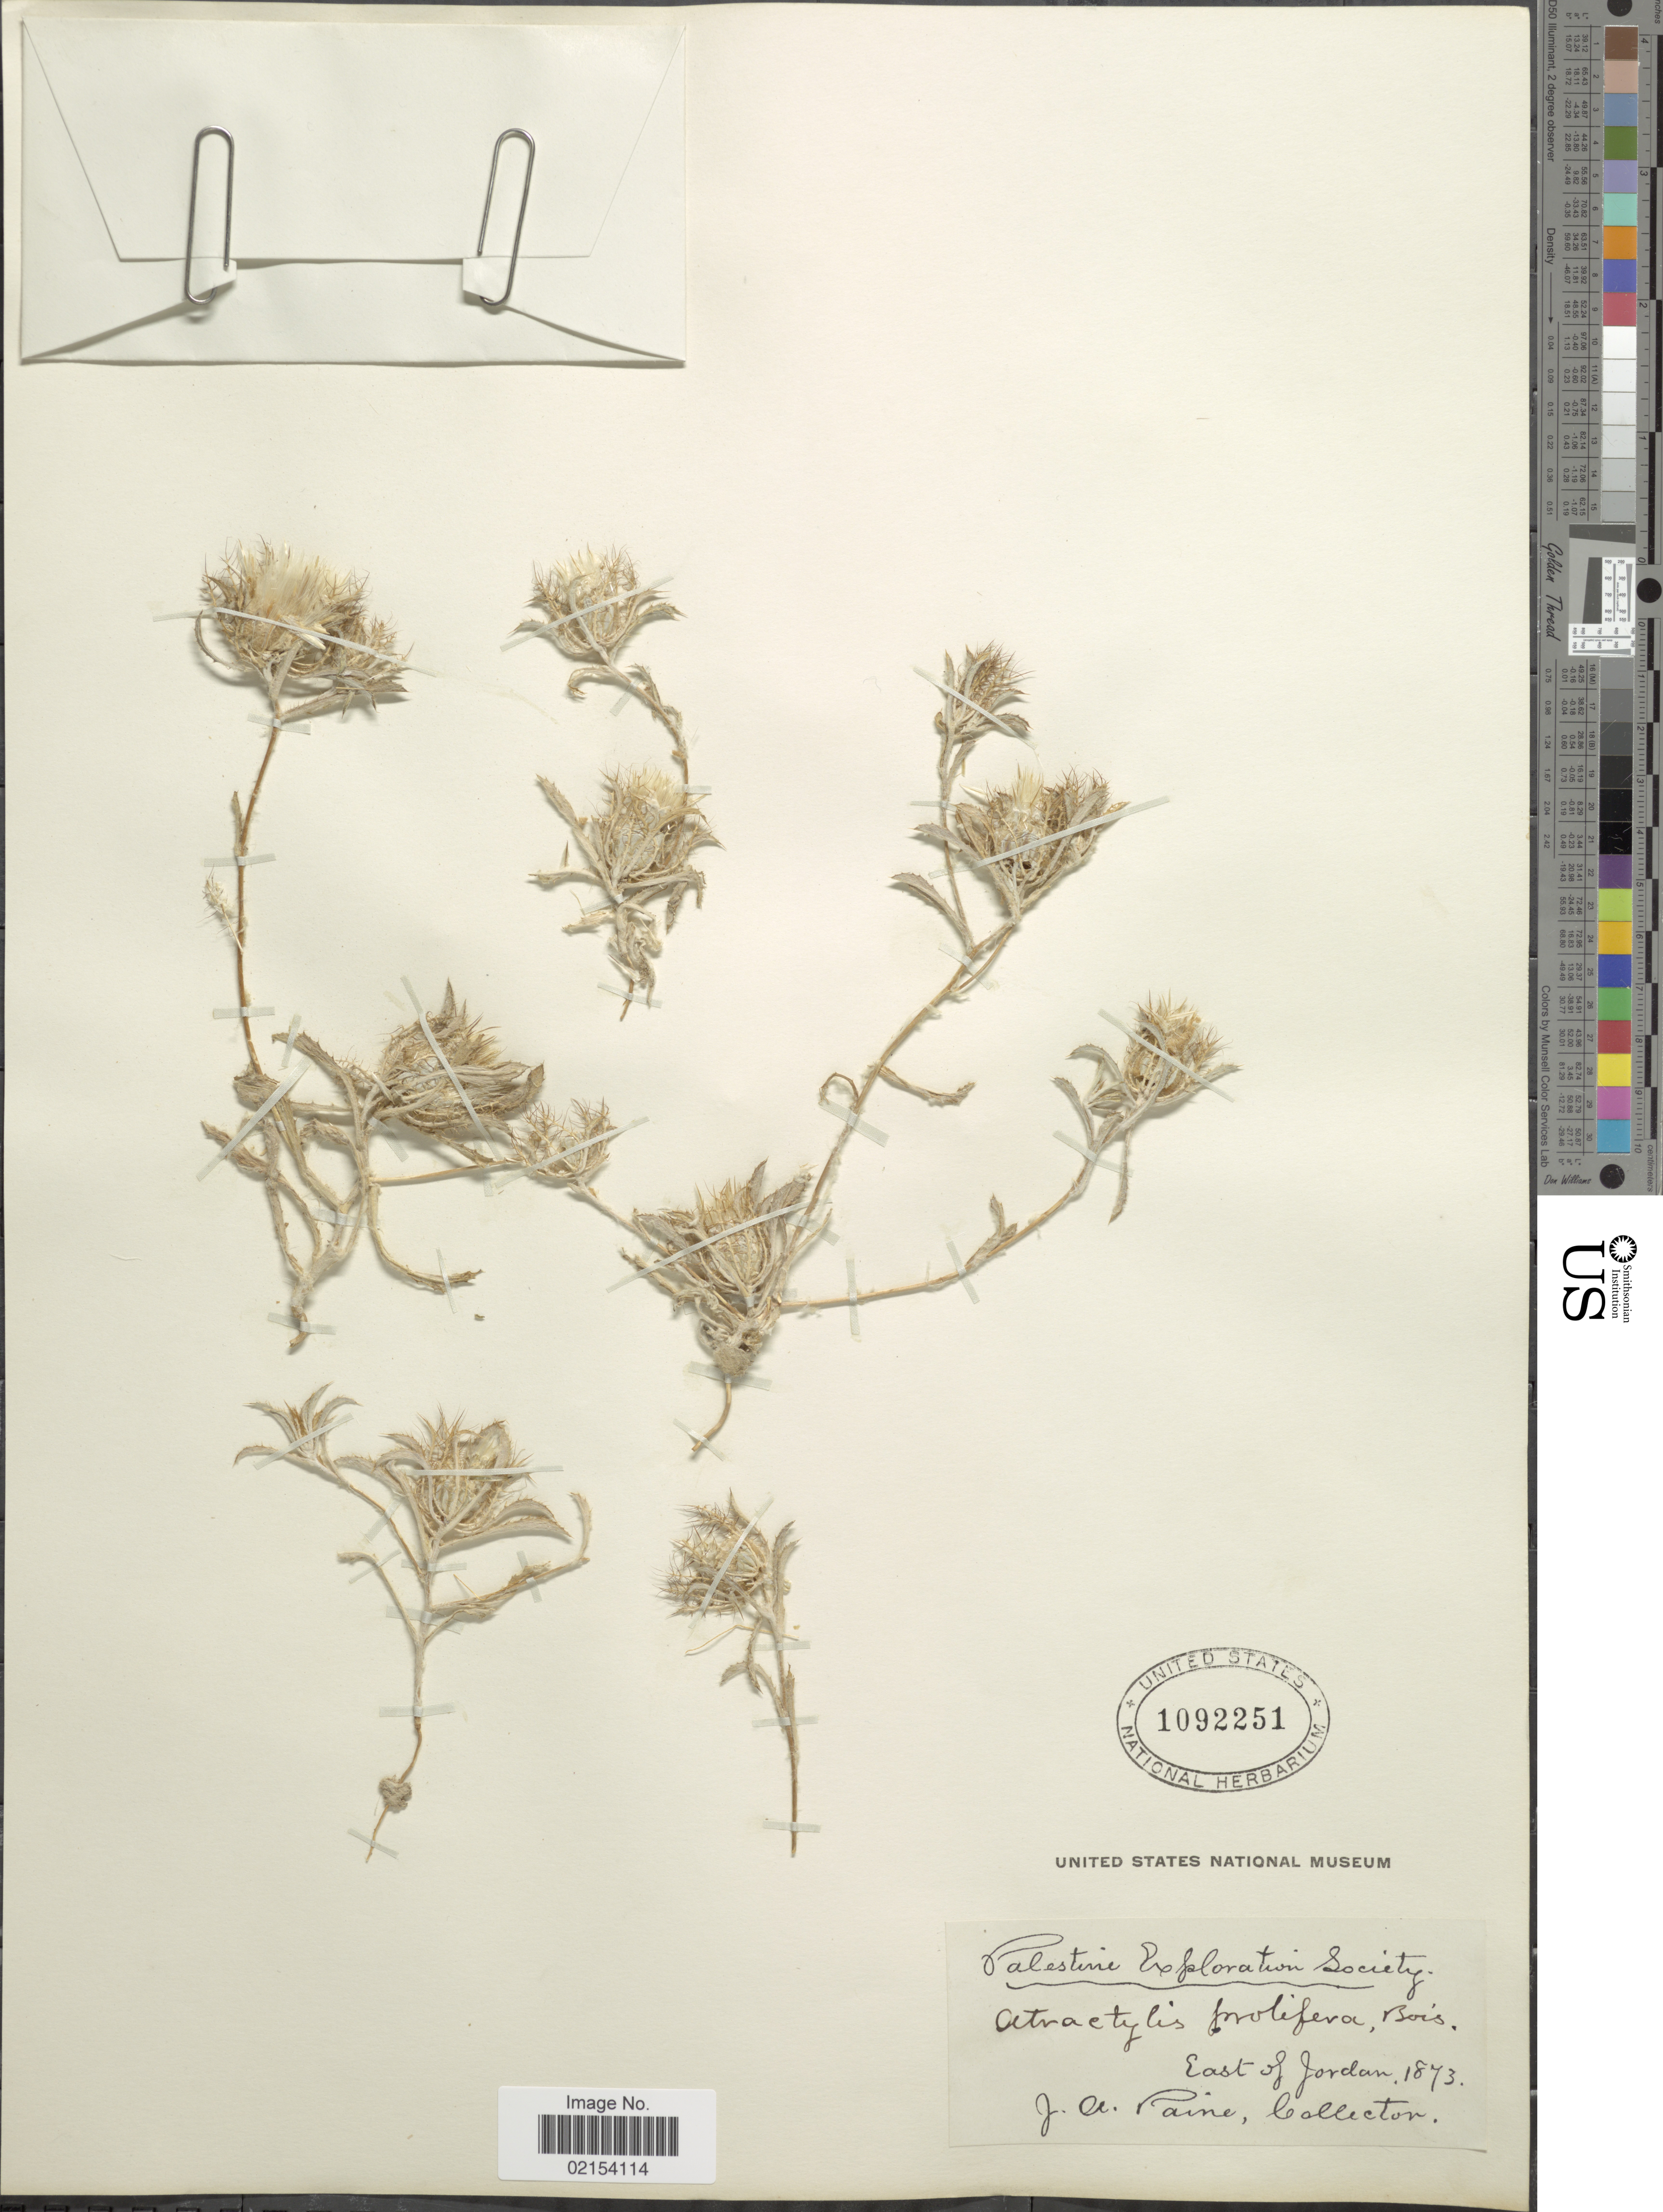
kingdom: Plantae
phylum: Tracheophyta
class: Magnoliopsida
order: Asterales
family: Asteraceae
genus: Atractylis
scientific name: Atractylis prolifera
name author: Boiss.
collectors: J. A. Paine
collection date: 1873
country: Jordan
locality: Palestine. east of Jordan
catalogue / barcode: US 1092251